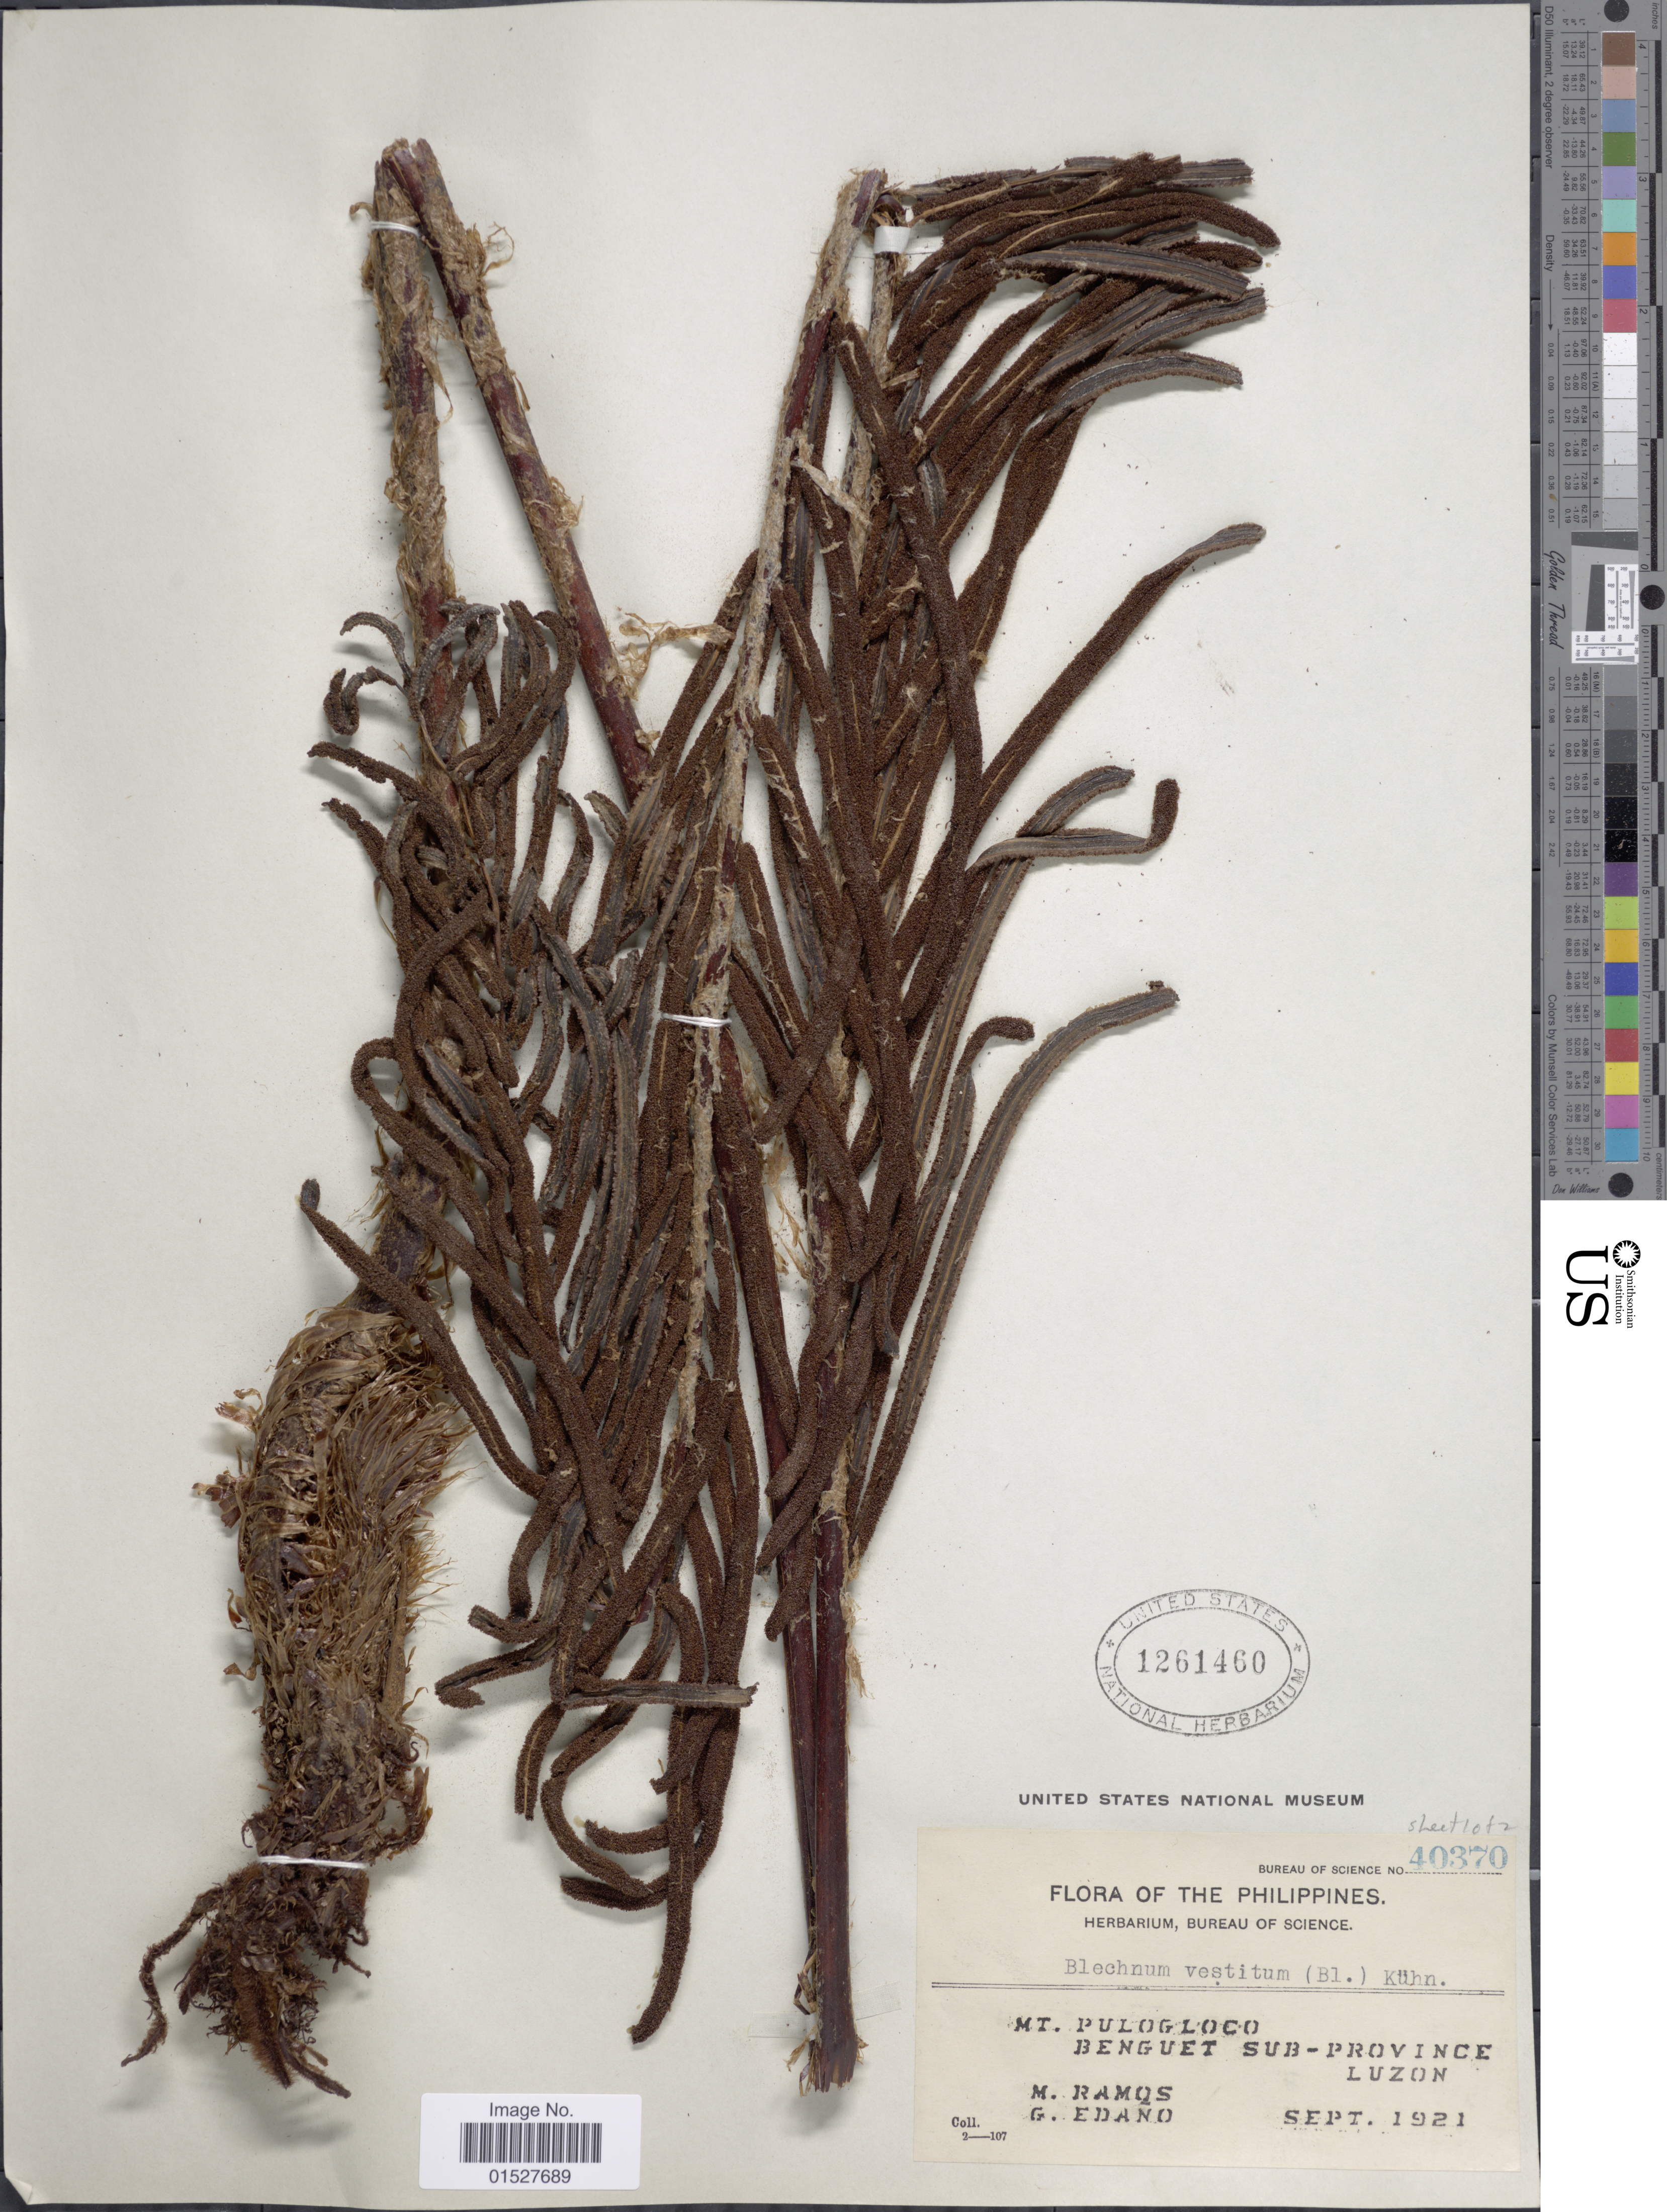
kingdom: Plantae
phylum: Tracheophyta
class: Polypodiopsida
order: Polypodiales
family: Blechnaceae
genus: Blechnum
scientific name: Blechnum vestitum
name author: (Blume) Kuhn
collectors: M. Ramos & G. Edaño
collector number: Bureau of Science 40370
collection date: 1921-09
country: Philippines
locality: Mt. Pulogloco. Benguet Sub-Province Luzon.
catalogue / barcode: US 1261460